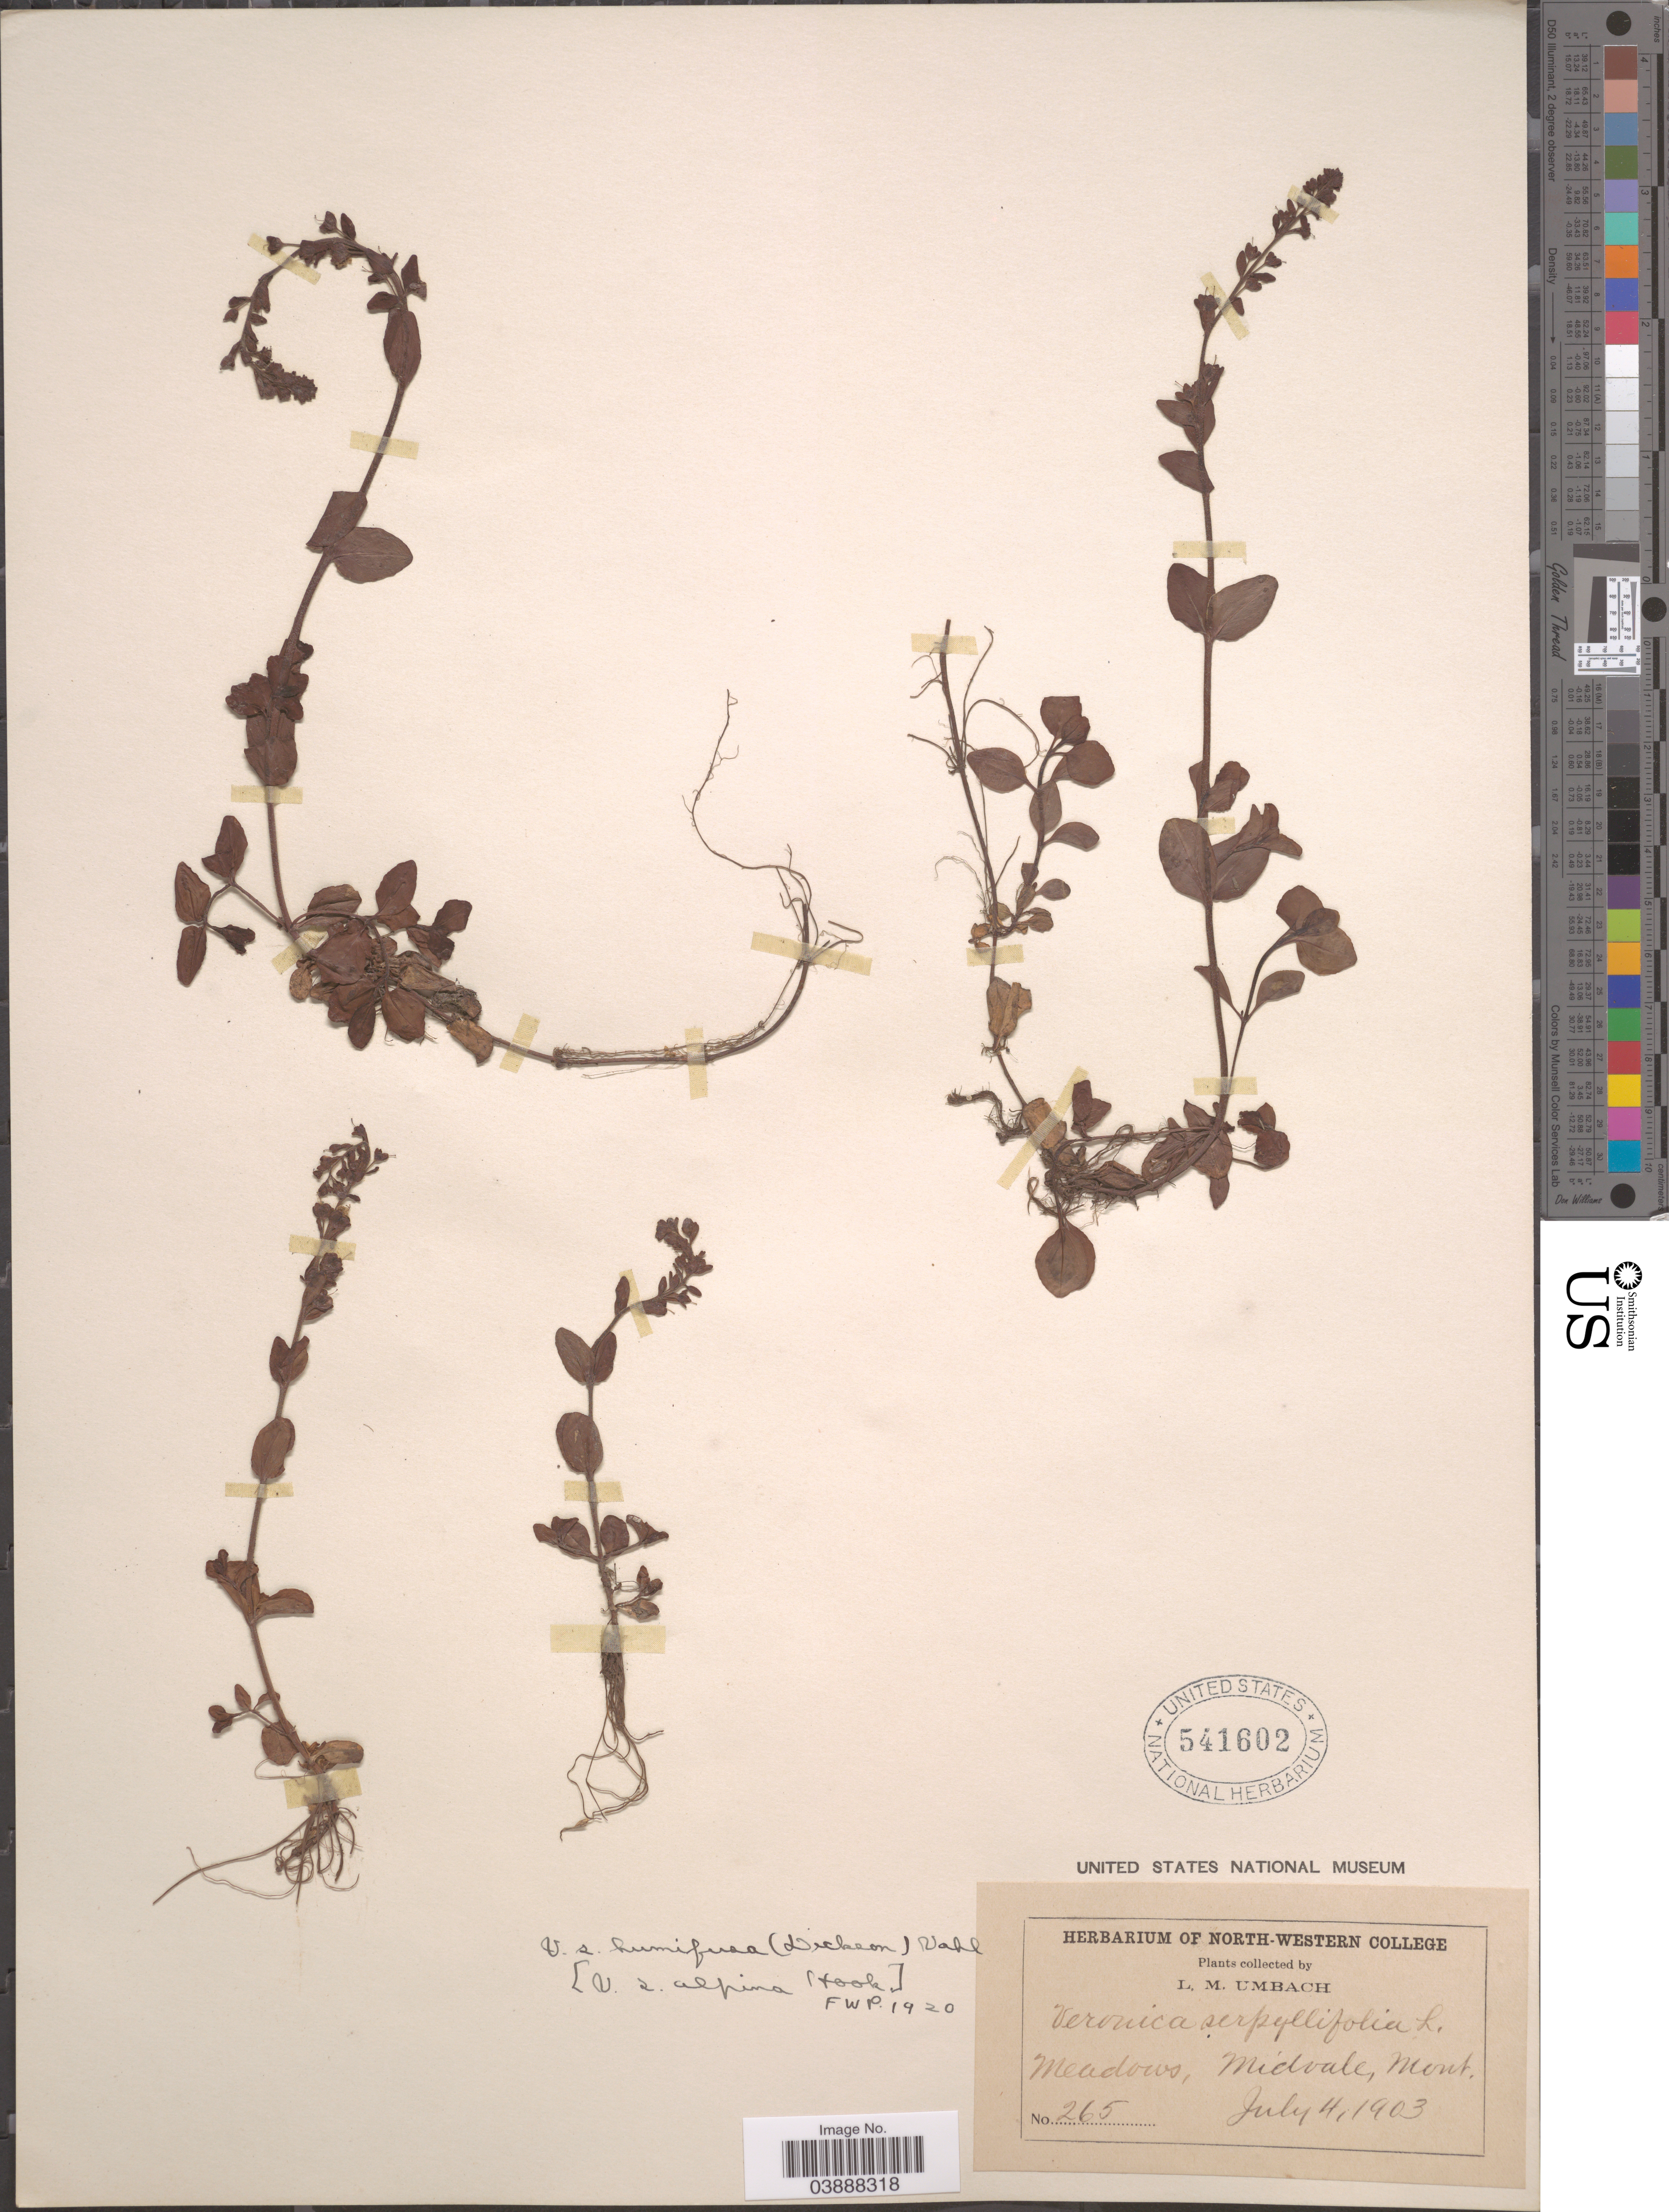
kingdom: Plantae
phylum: Tracheophyta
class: Magnoliopsida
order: Lamiales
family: Plantaginaceae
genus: Veronica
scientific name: Veronica serpyllifolia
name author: L.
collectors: L. M. Umbach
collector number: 265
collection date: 1903-07-04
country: United States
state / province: Montana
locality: Midvale.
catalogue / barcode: US 541602